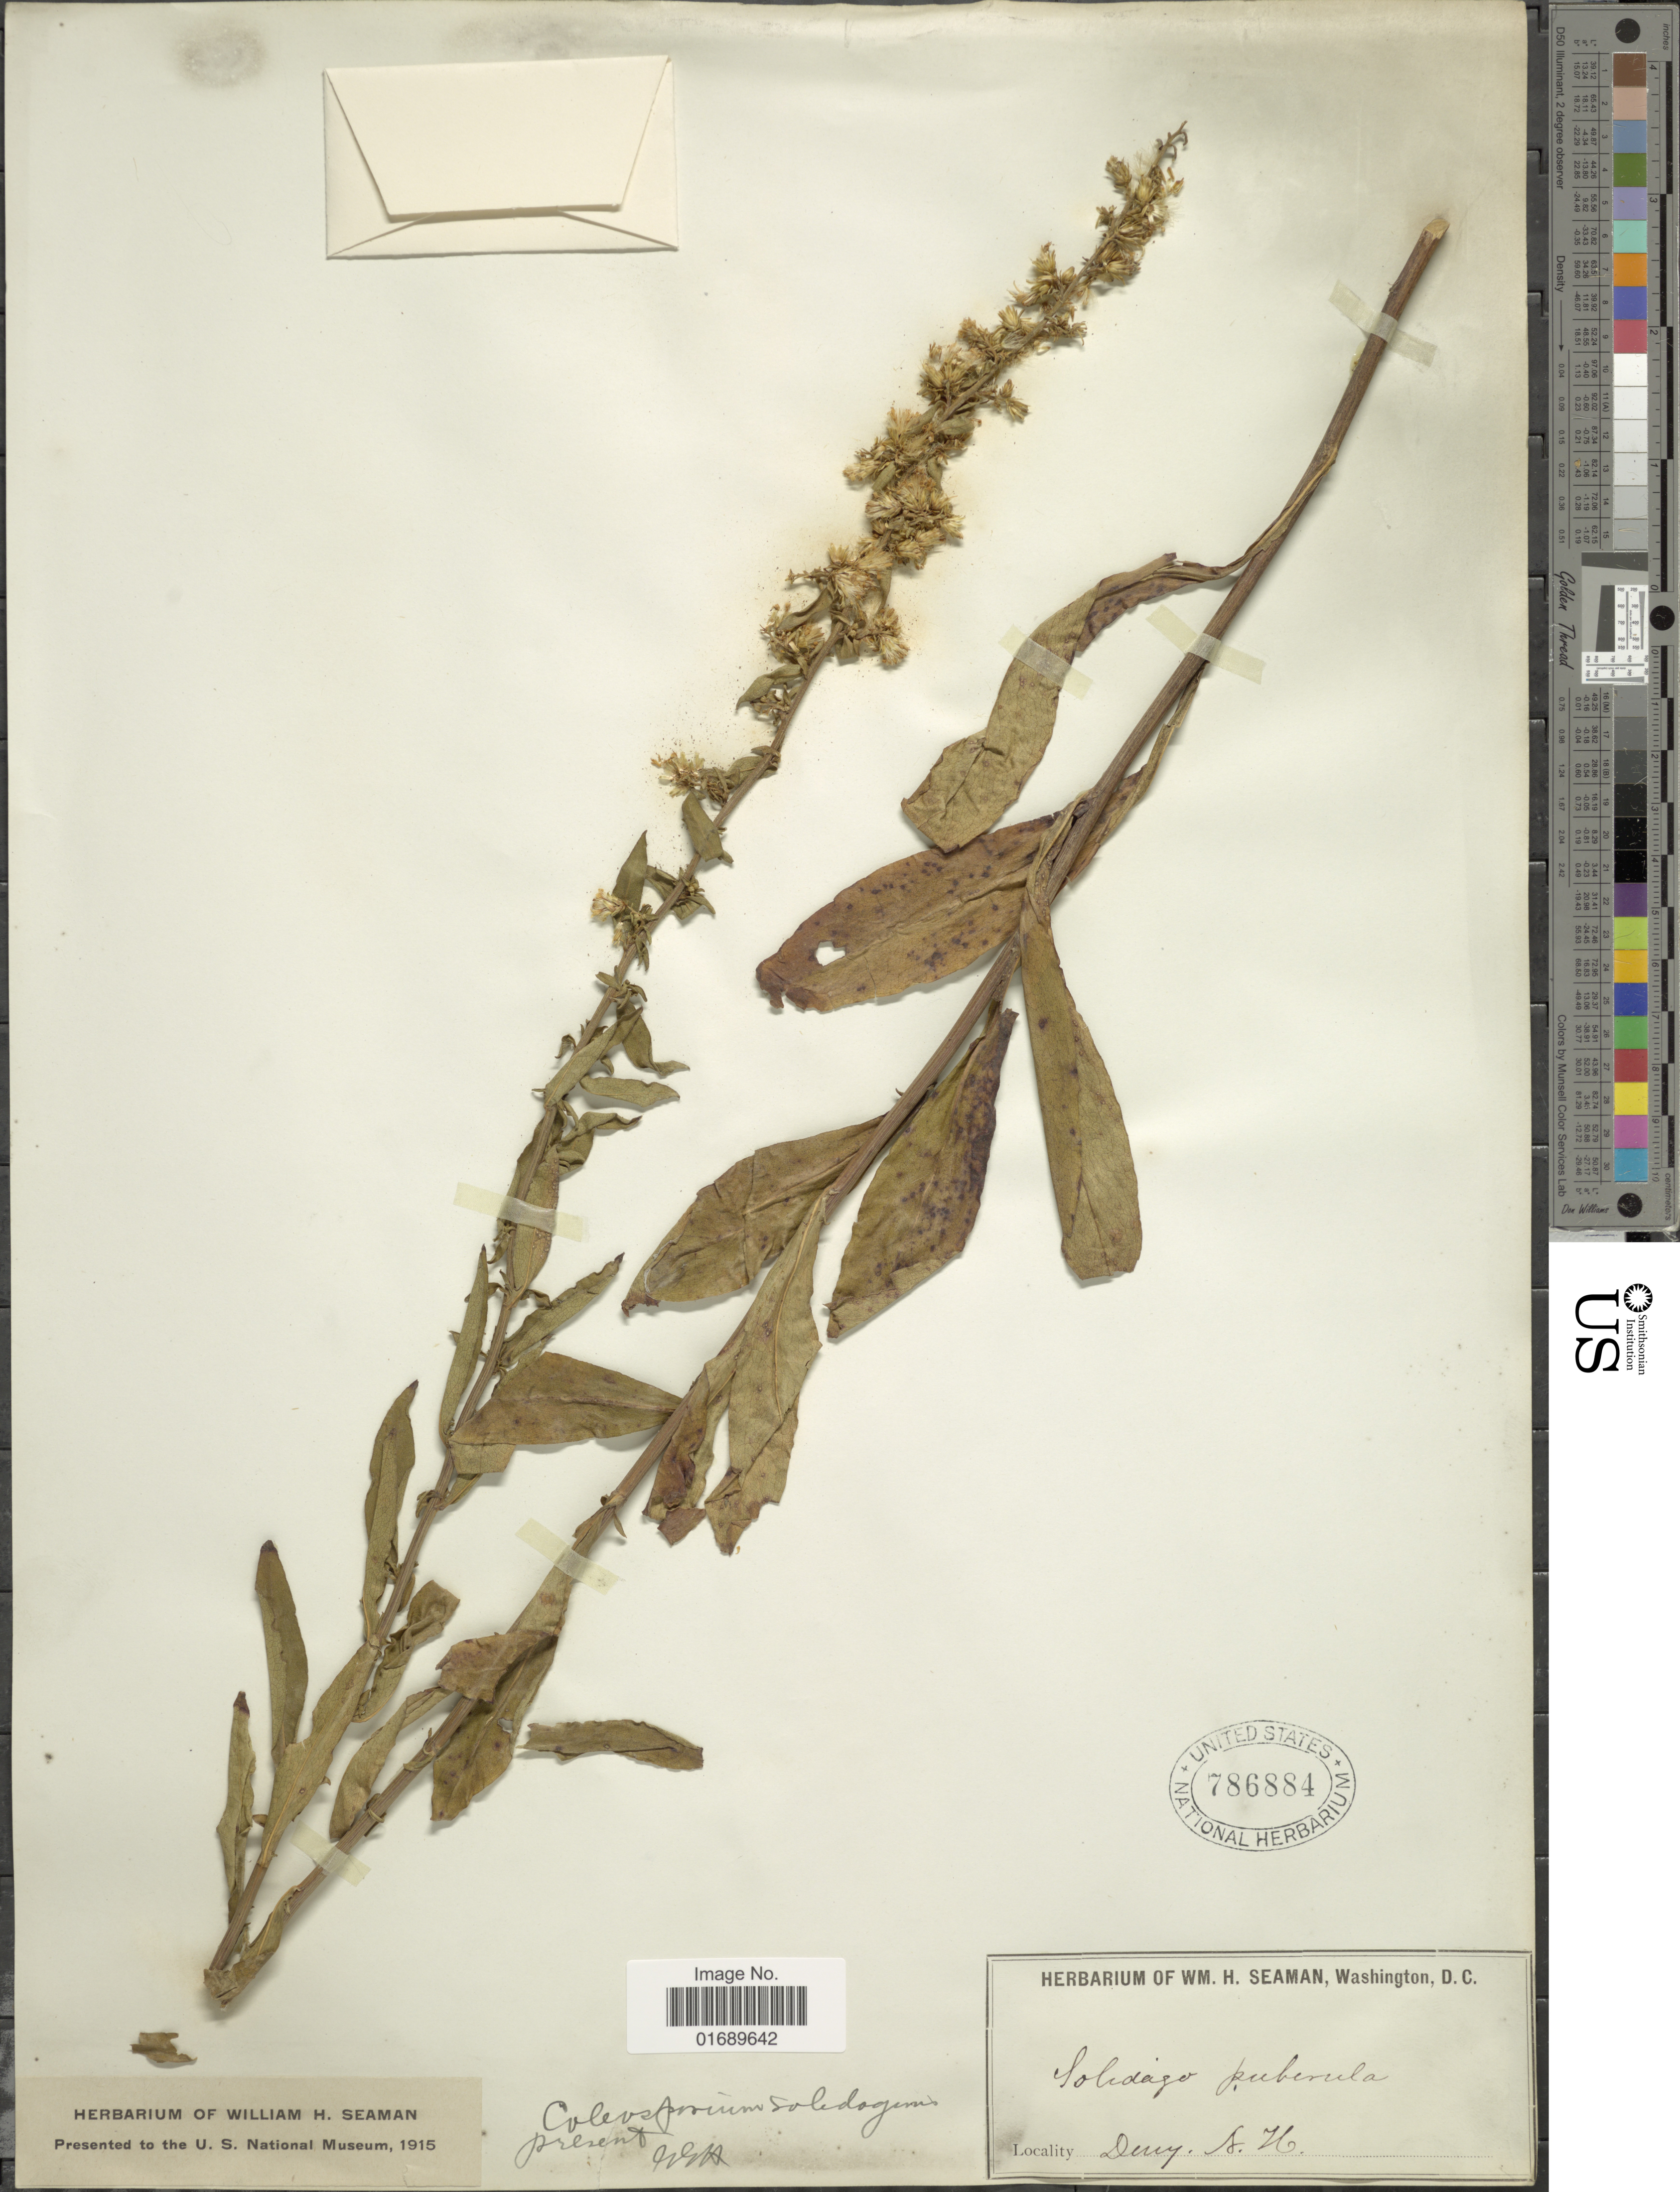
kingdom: Plantae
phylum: Tracheophyta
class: Magnoliopsida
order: Asterales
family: Asteraceae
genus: Solidago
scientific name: Solidago puberula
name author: Nutt.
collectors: ex herb. Seaman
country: United States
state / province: New Hampshire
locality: Derry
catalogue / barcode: US 786884